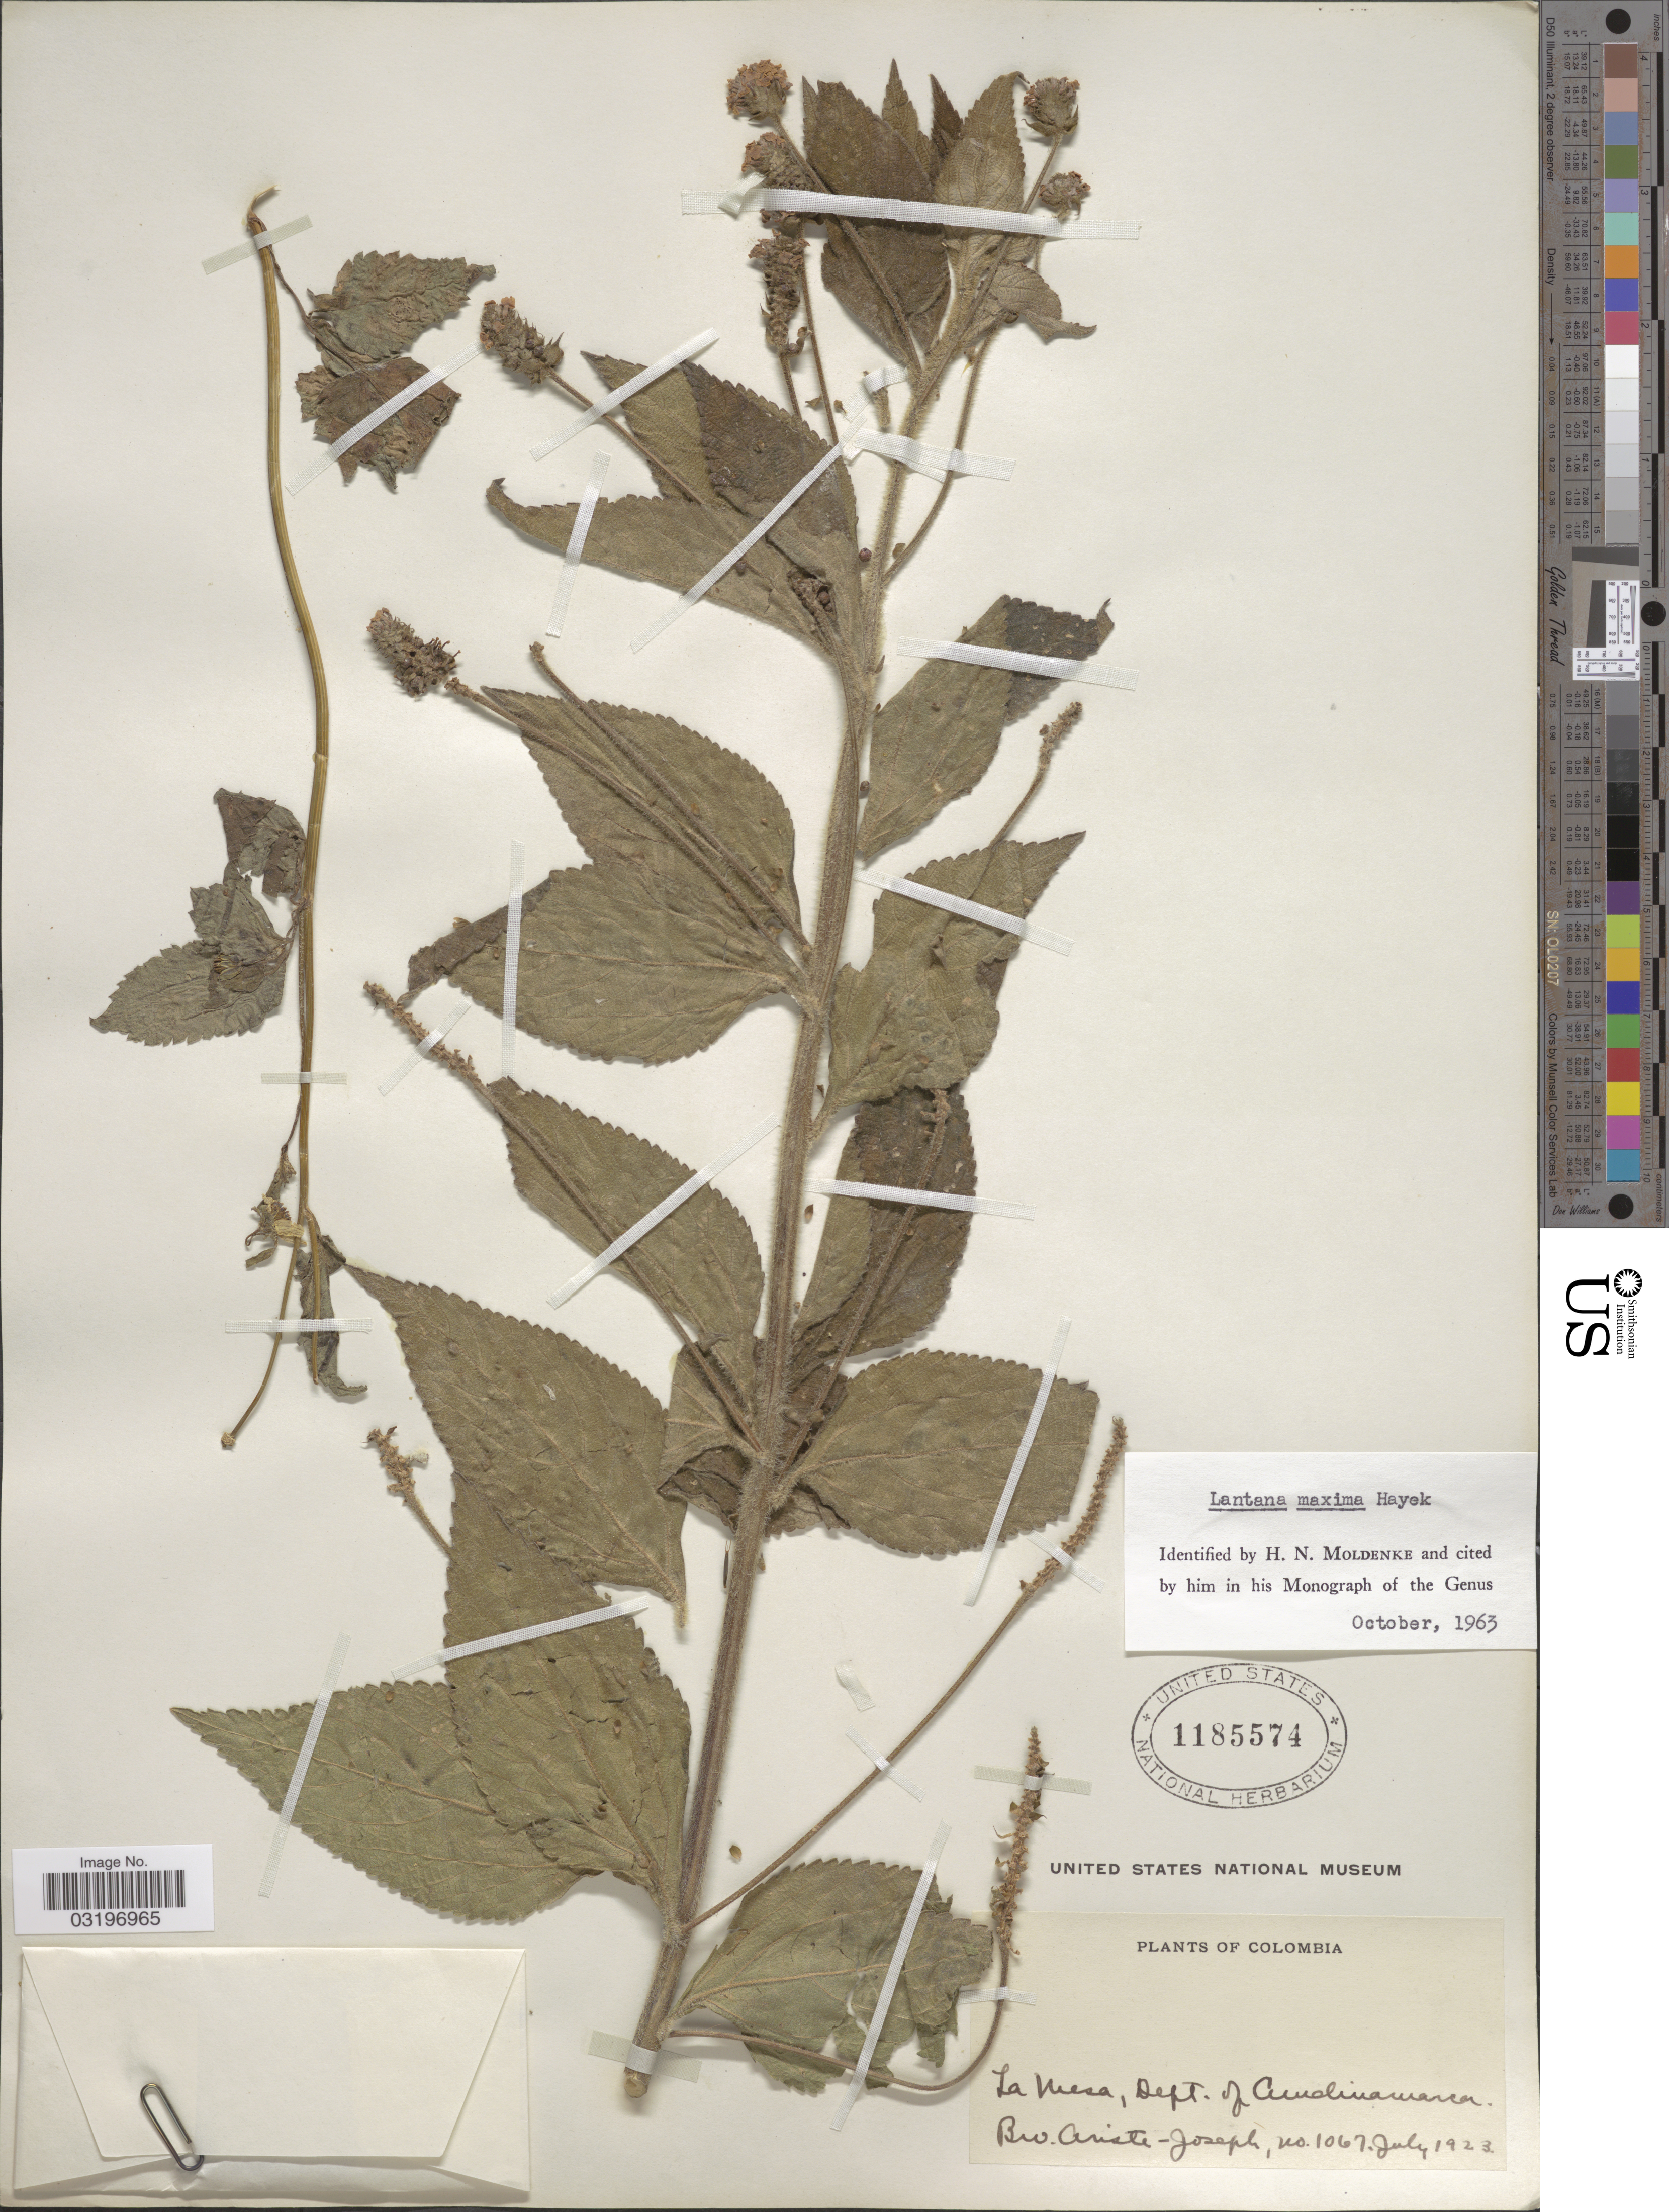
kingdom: Plantae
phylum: Tracheophyta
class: Magnoliopsida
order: Lamiales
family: Verbenaceae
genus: Lantana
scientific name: Lantana maxima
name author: Hayek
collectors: Bro. Ariste-Joseph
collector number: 1067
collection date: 1923-07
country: Colombia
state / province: Cundinamarca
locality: La Mesa, Dept. of Cundinamarca.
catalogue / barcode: US 1185574